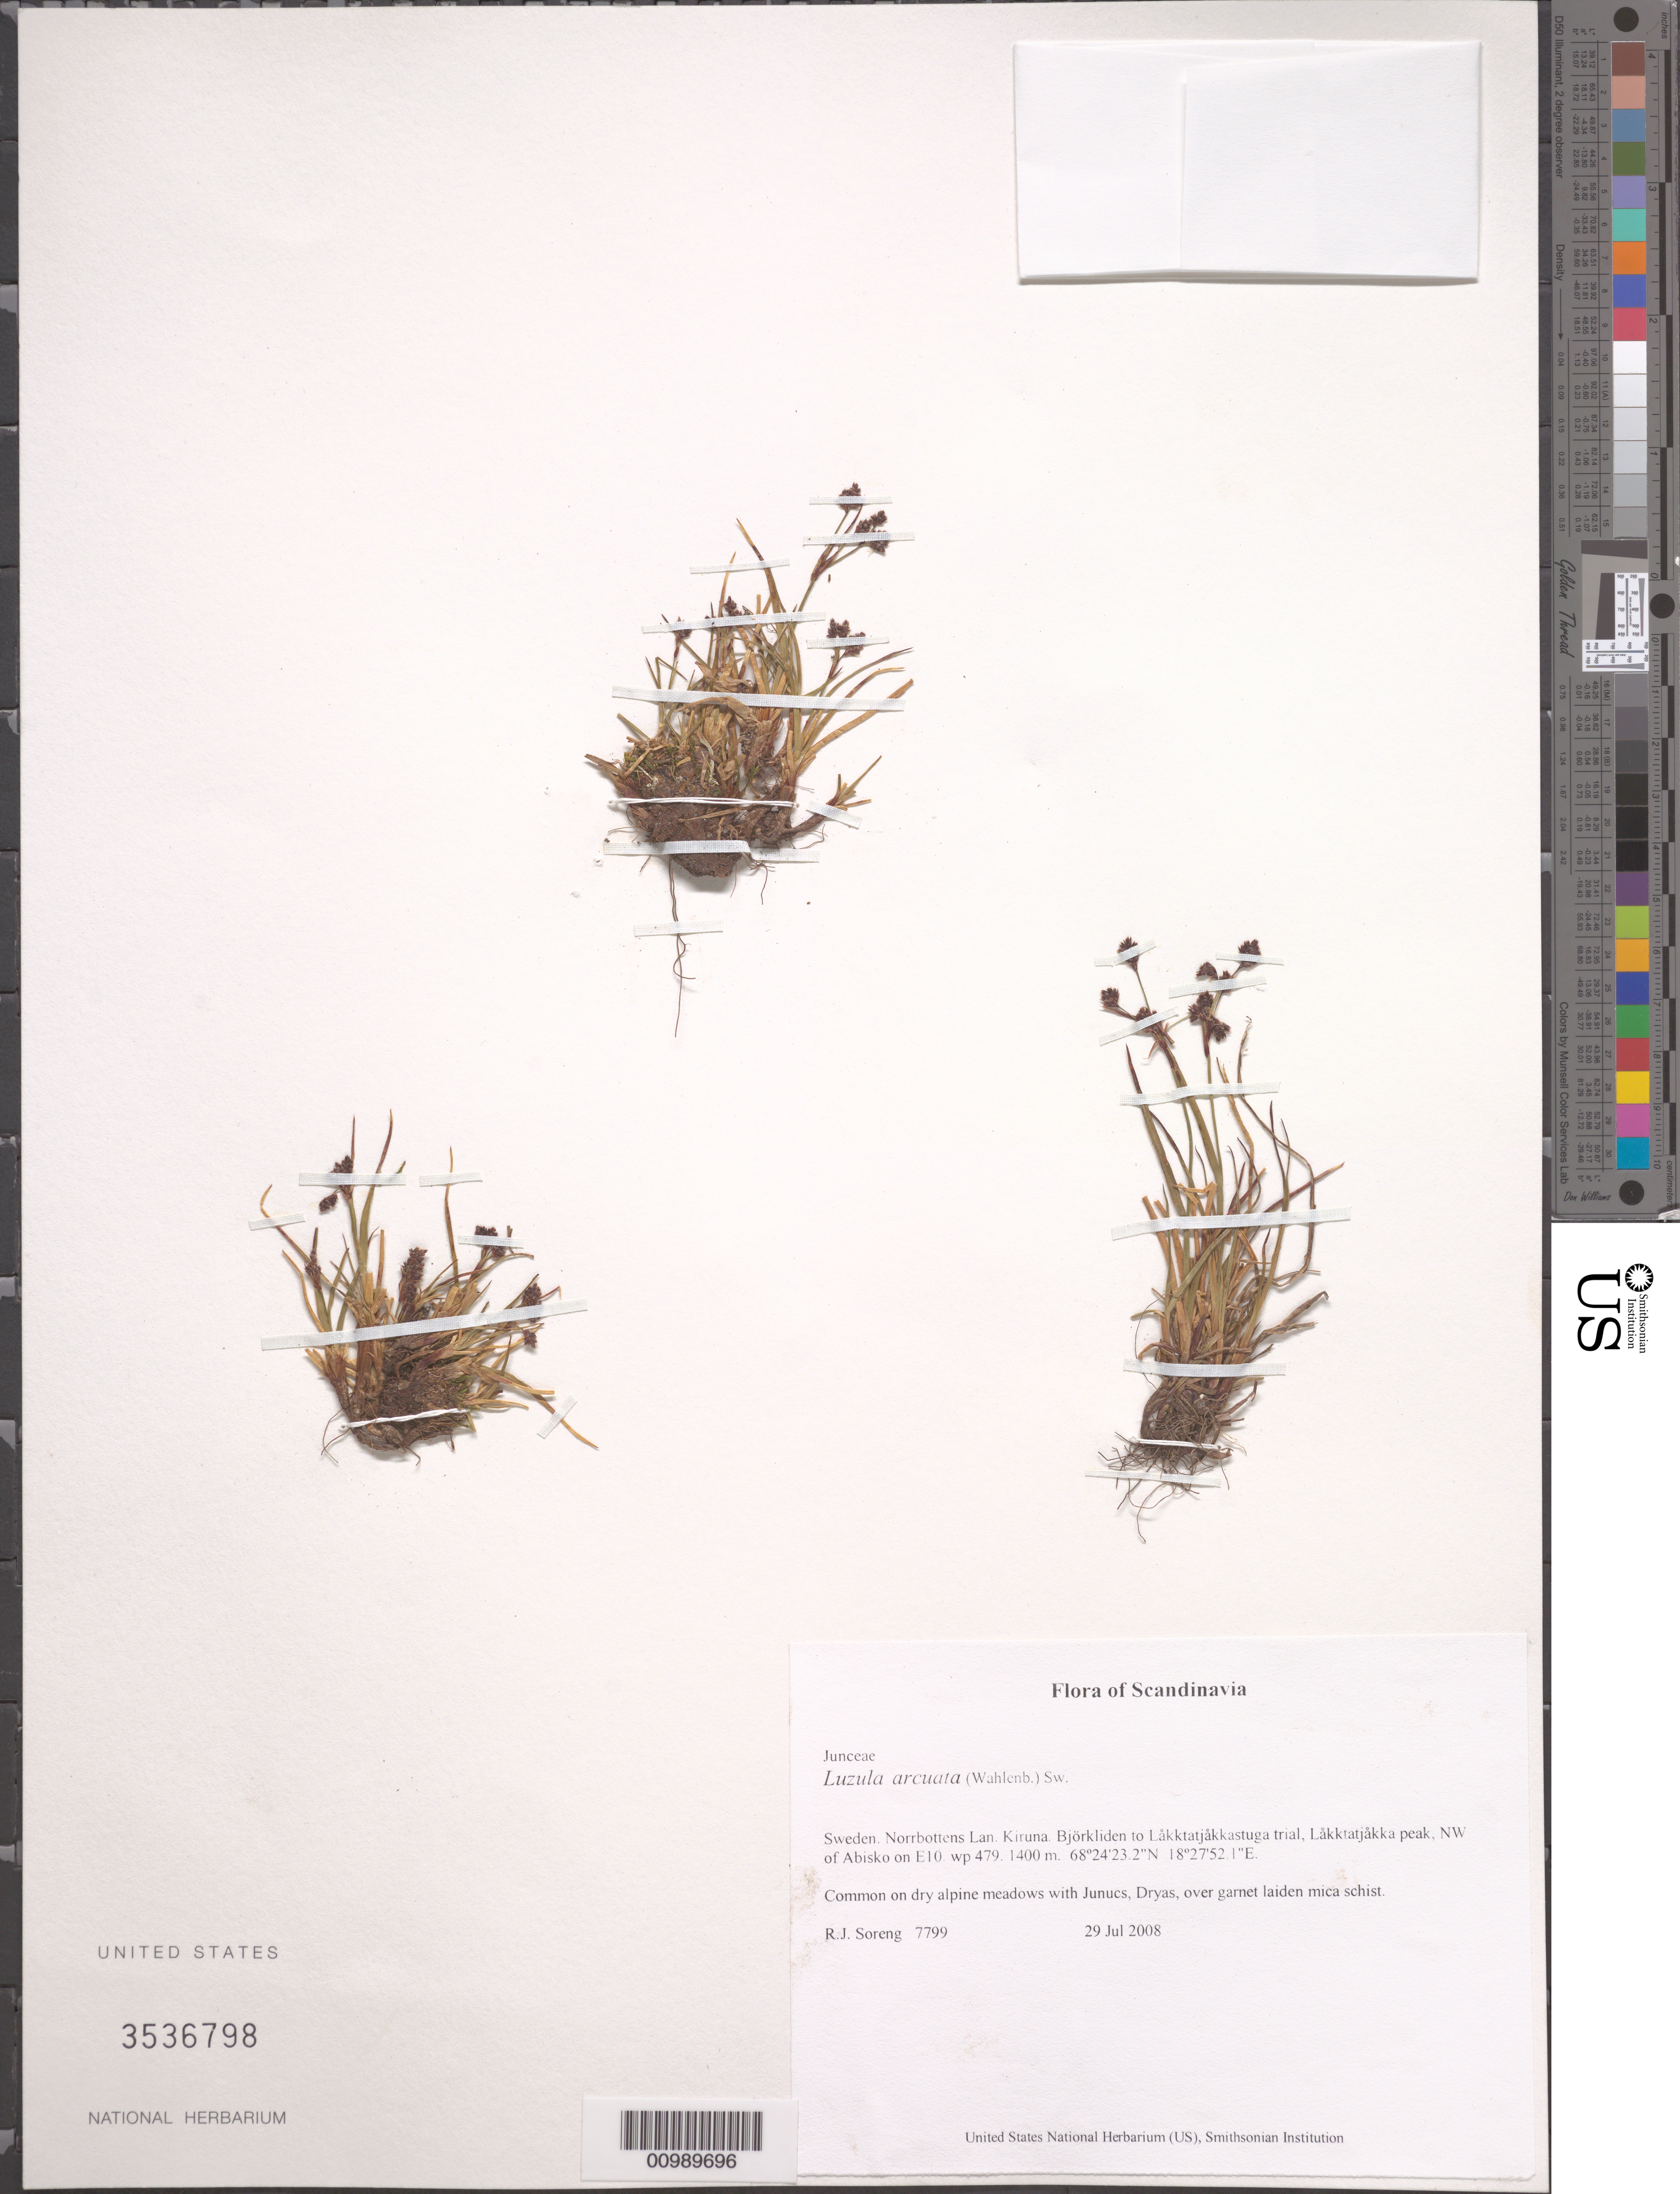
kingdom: Plantae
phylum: Tracheophyta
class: Liliopsida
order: Poales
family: Juncaceae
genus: Luzula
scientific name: Luzula arcuata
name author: (Wahlenb.) Sw.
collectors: R. J. Soreng & N. L. Soreng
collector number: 7799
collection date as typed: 29 Jul 2008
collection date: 2008-07-29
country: Sweden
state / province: Norrbotten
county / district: Kiruna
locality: Björkliden to Låkktatjåkkastuga trial, Låkktatjåkka peak, NW of Abisko on E10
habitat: Common on dry alpine meadows with Junucs, Dryas, over garnet laiden mica schist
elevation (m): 1400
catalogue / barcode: US 3536798